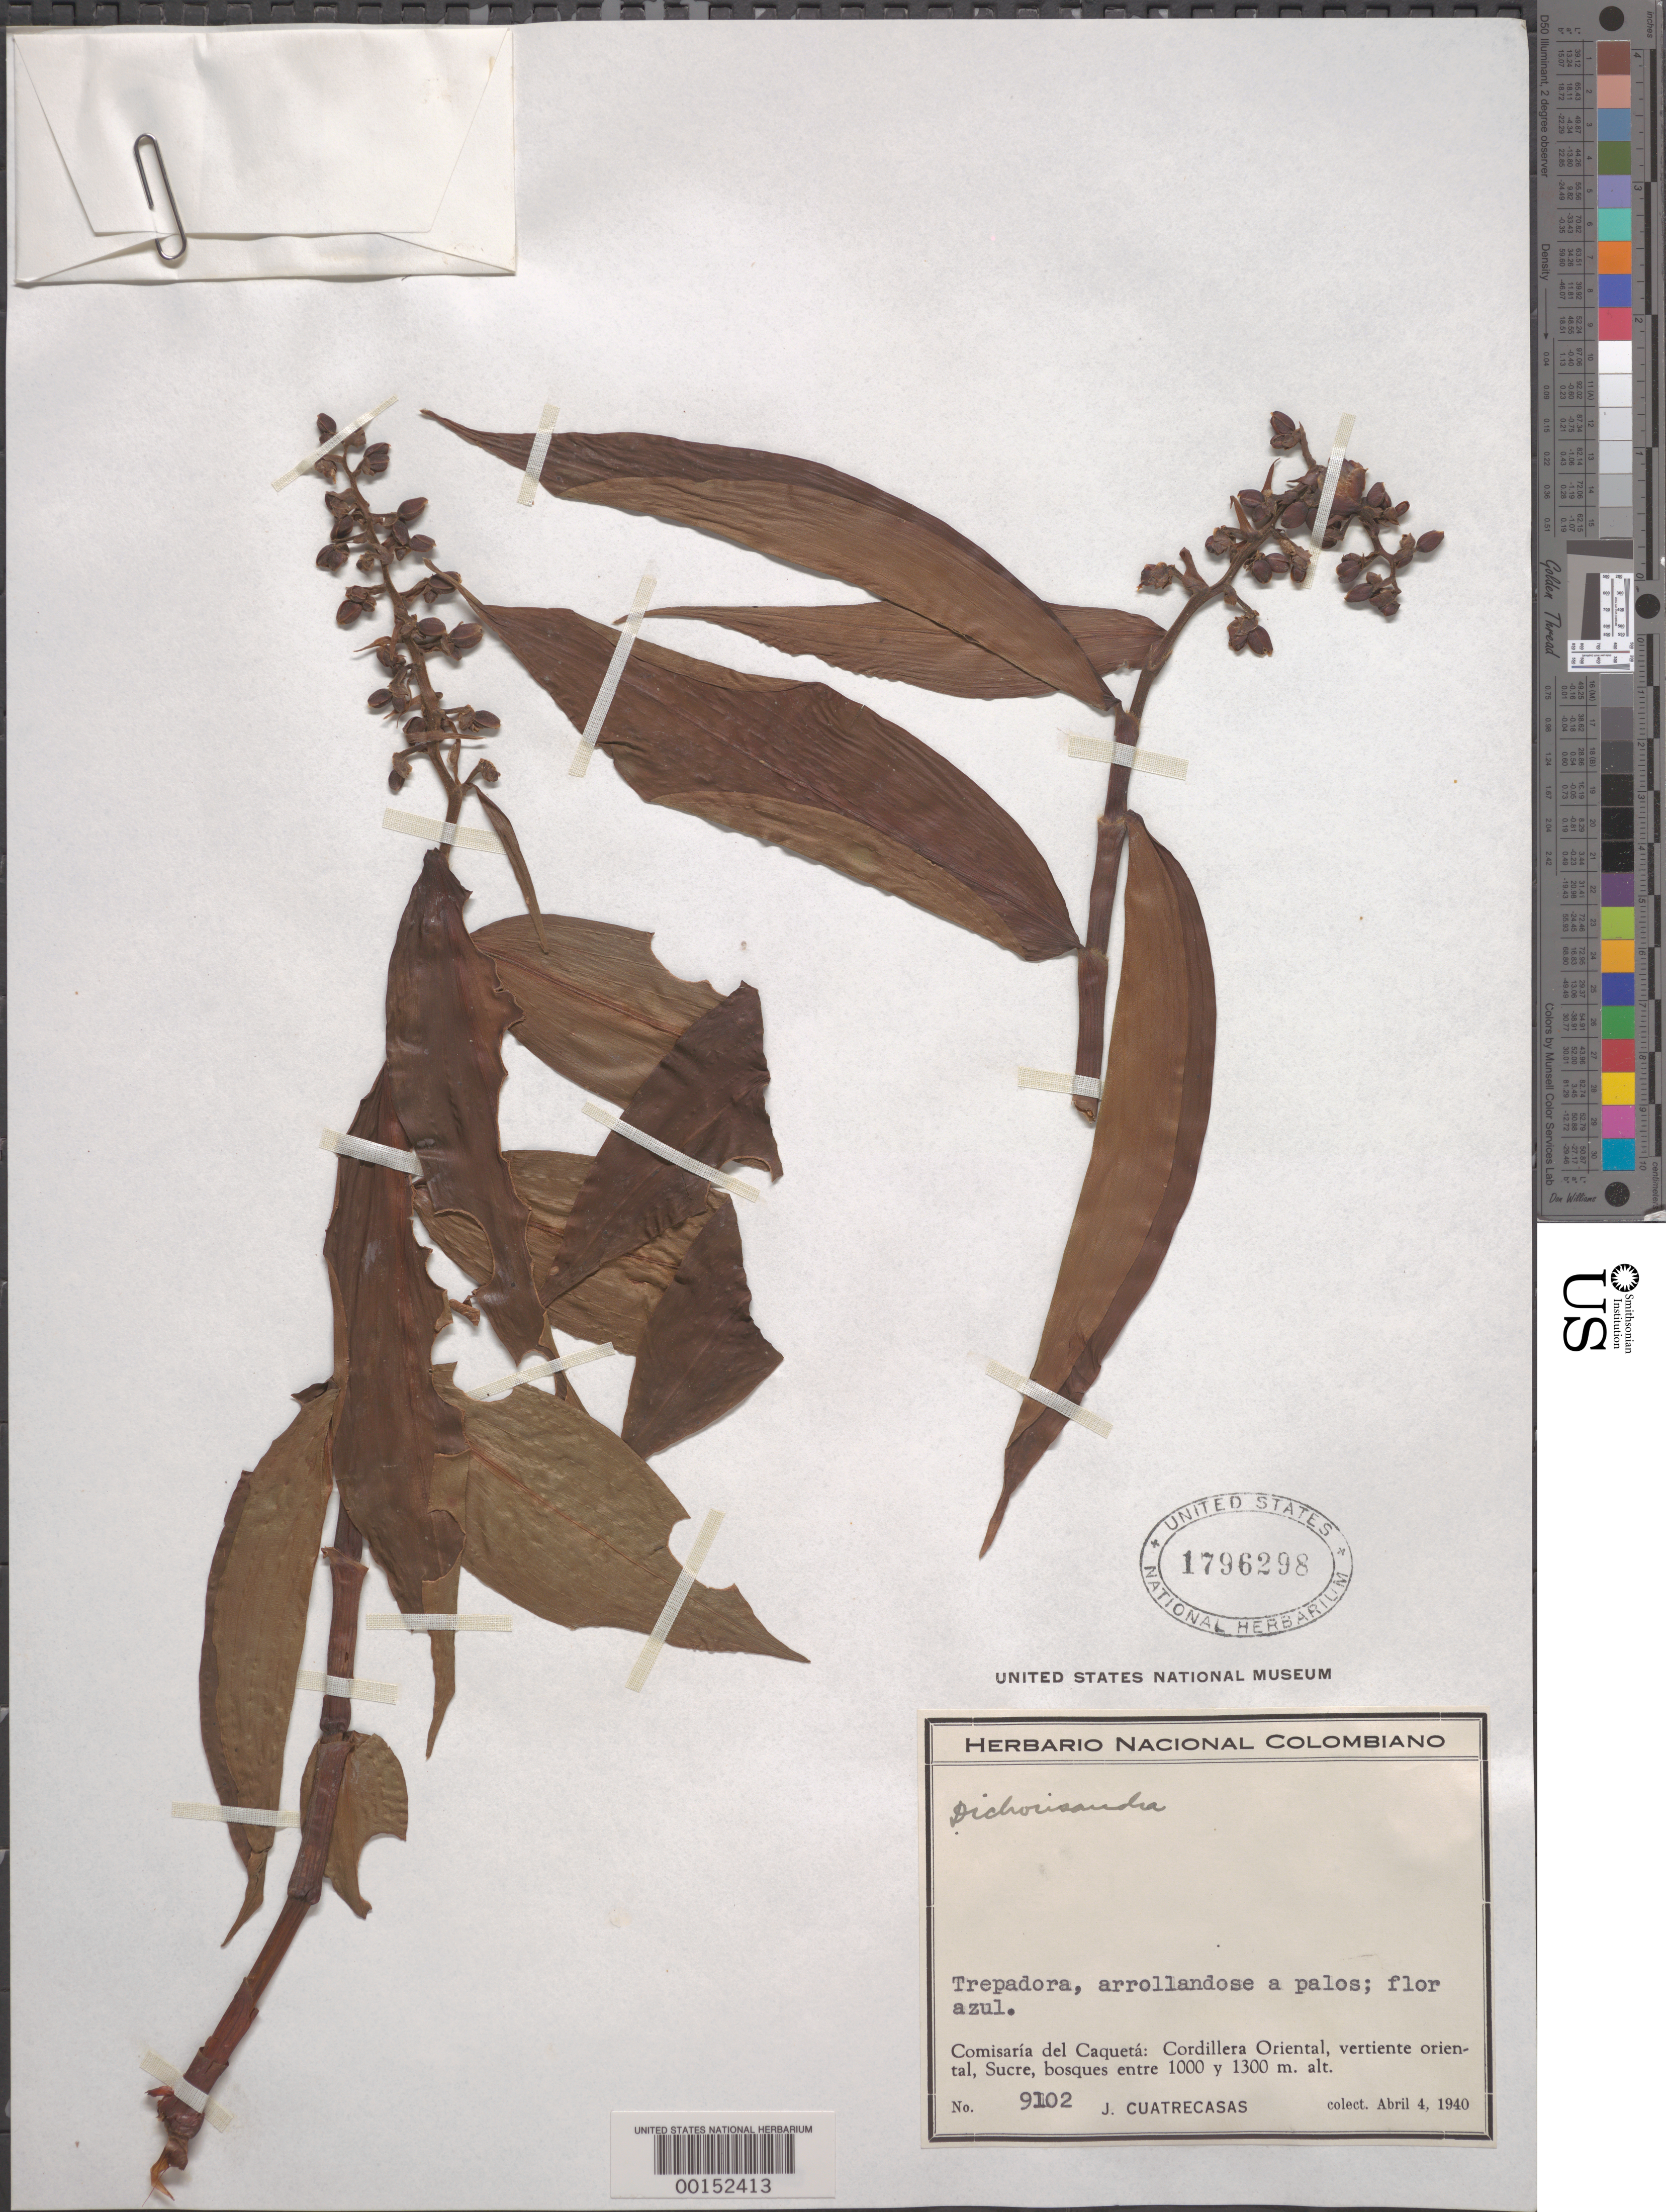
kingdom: Plantae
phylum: Tracheophyta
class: Liliopsida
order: Commelinales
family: Commelinaceae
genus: Dichorisandra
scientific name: Dichorisandra hexandra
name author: (Aubl.) Standl.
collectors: J. Cuatrecasas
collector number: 9102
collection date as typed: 04 Apr 1940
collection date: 1940-04-04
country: Colombia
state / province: Caquetá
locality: Sucre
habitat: Forest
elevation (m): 1000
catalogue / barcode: US 1796298